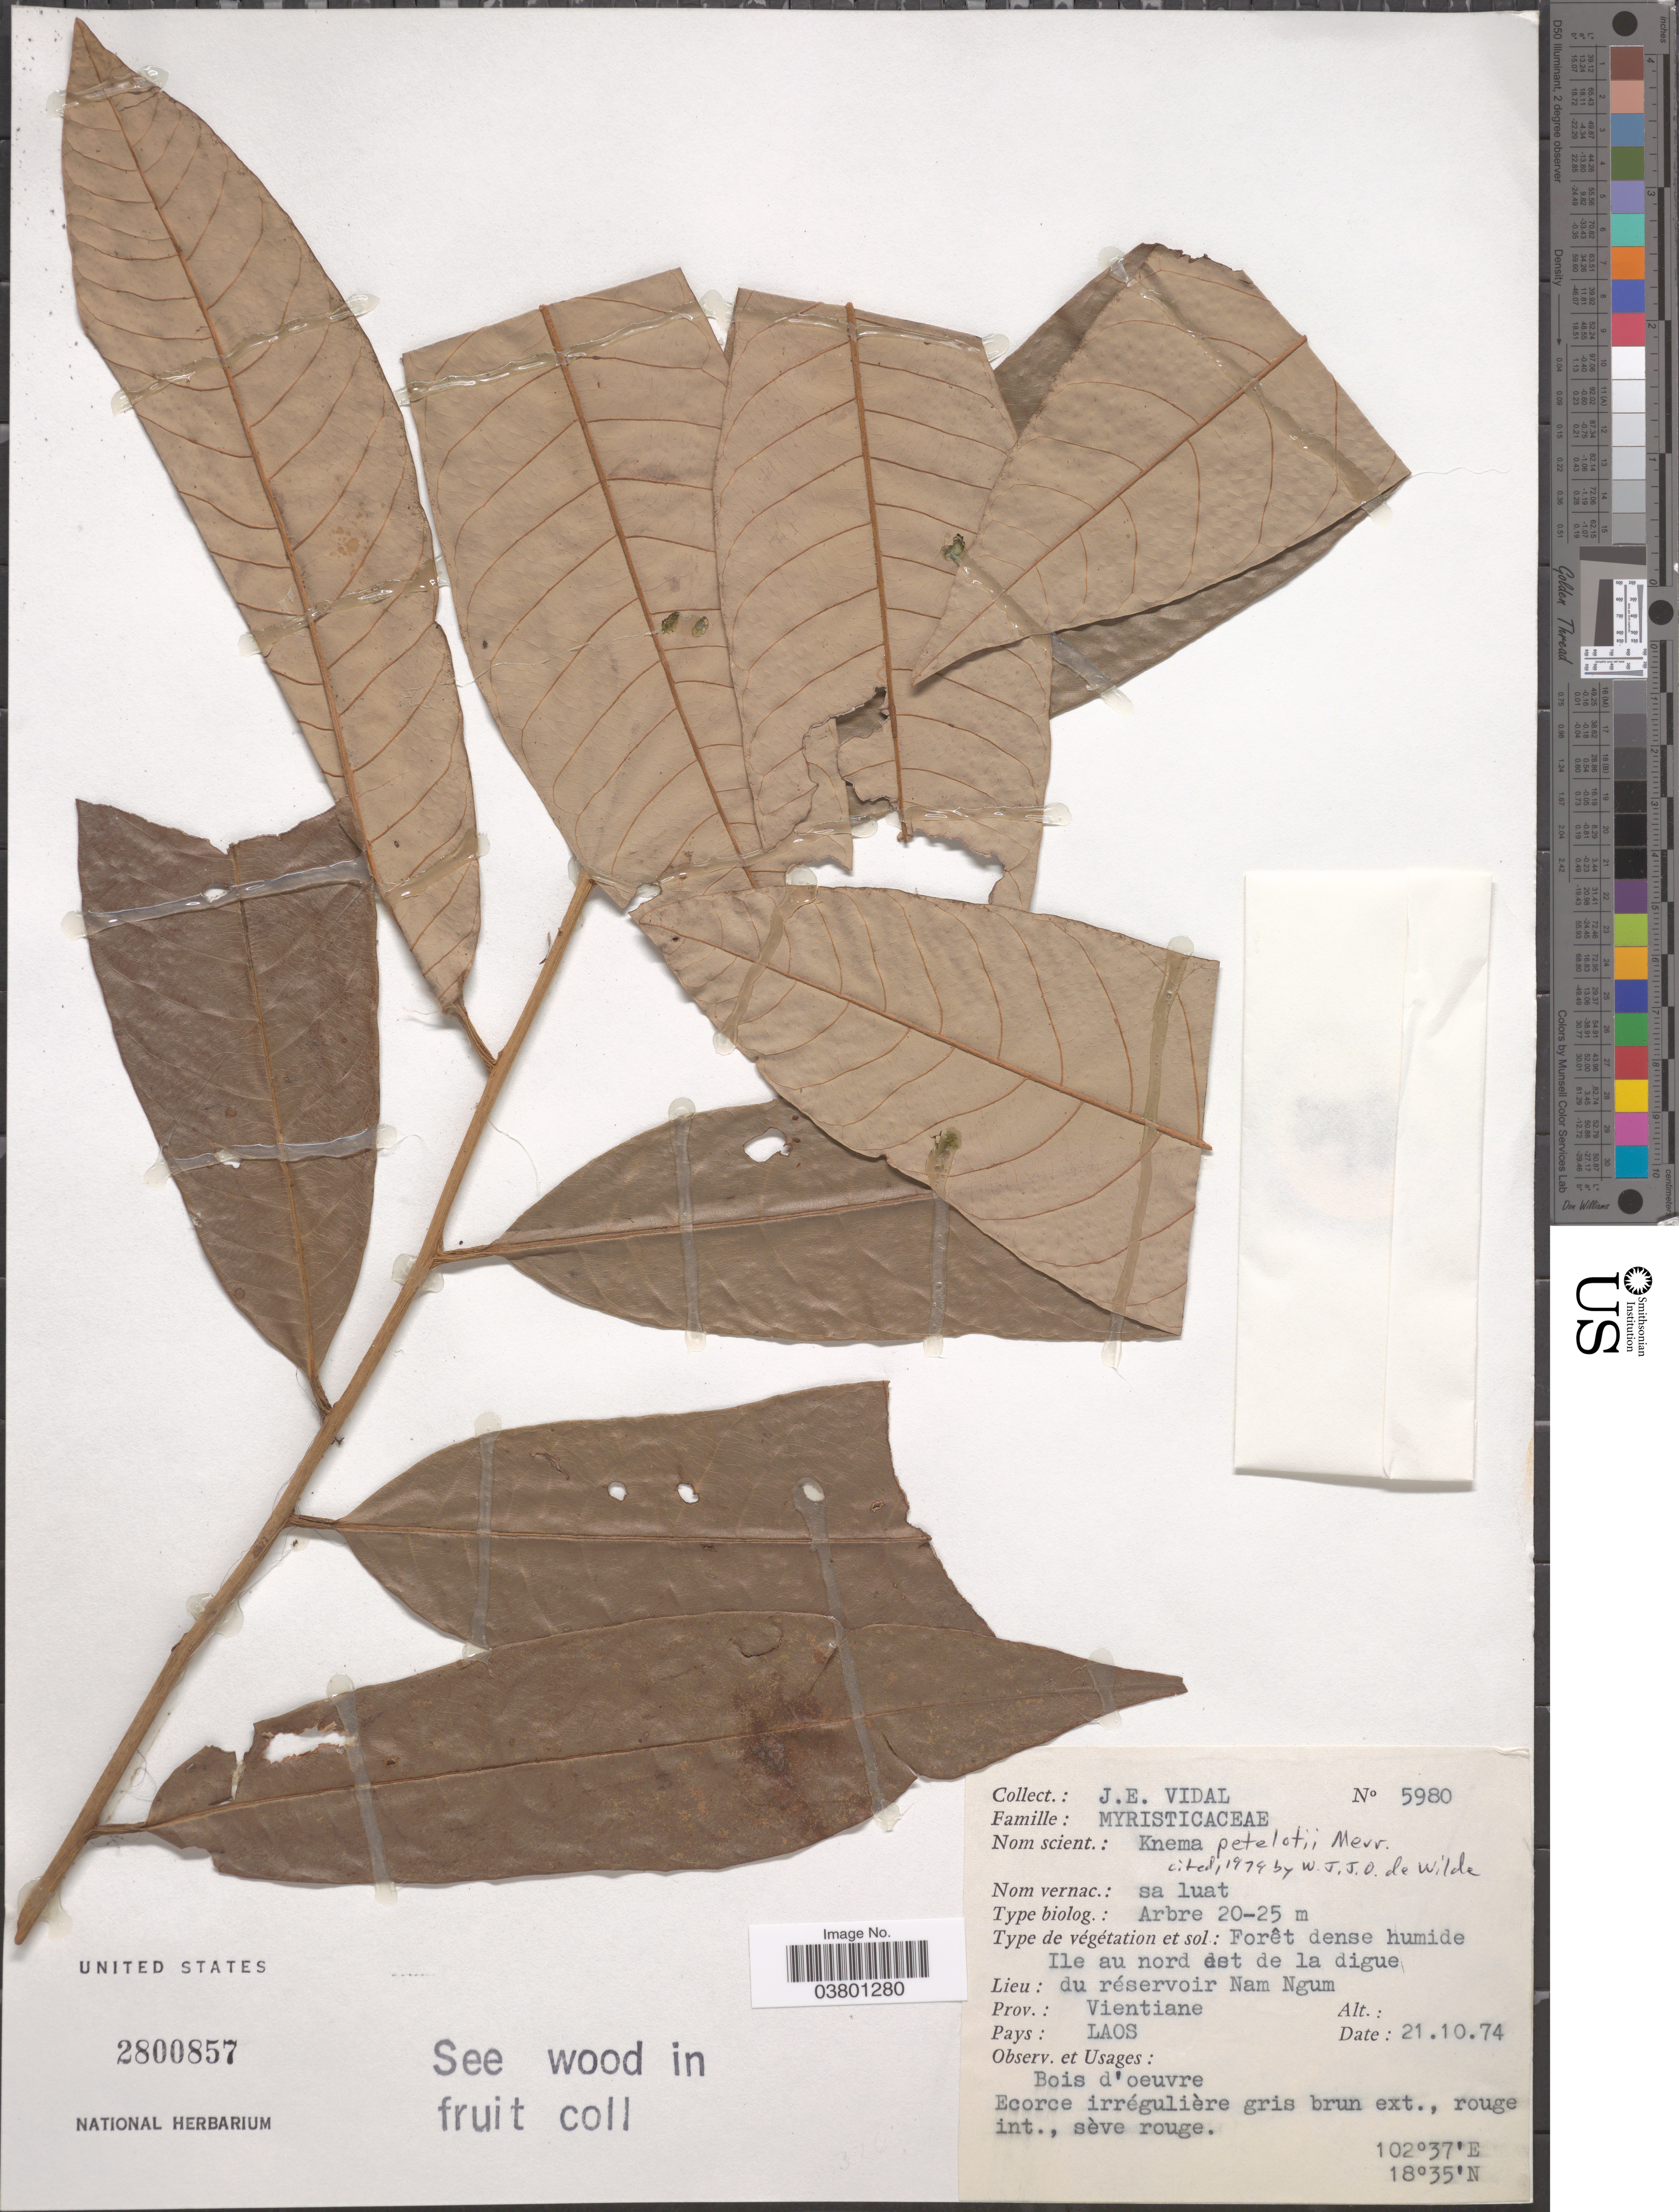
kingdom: Plantae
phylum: Tracheophyta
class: Magnoliopsida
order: Magnoliales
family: Myristicaceae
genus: Knema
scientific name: Knema petelotii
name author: Merr.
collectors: J. E. Vidal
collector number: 5980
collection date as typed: Transcribed d/m/y: 21/10/74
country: Laos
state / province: Viangchan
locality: Lieu: du réservoir Nam Ngum. Prov.: Vientiane.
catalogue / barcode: US 2800857